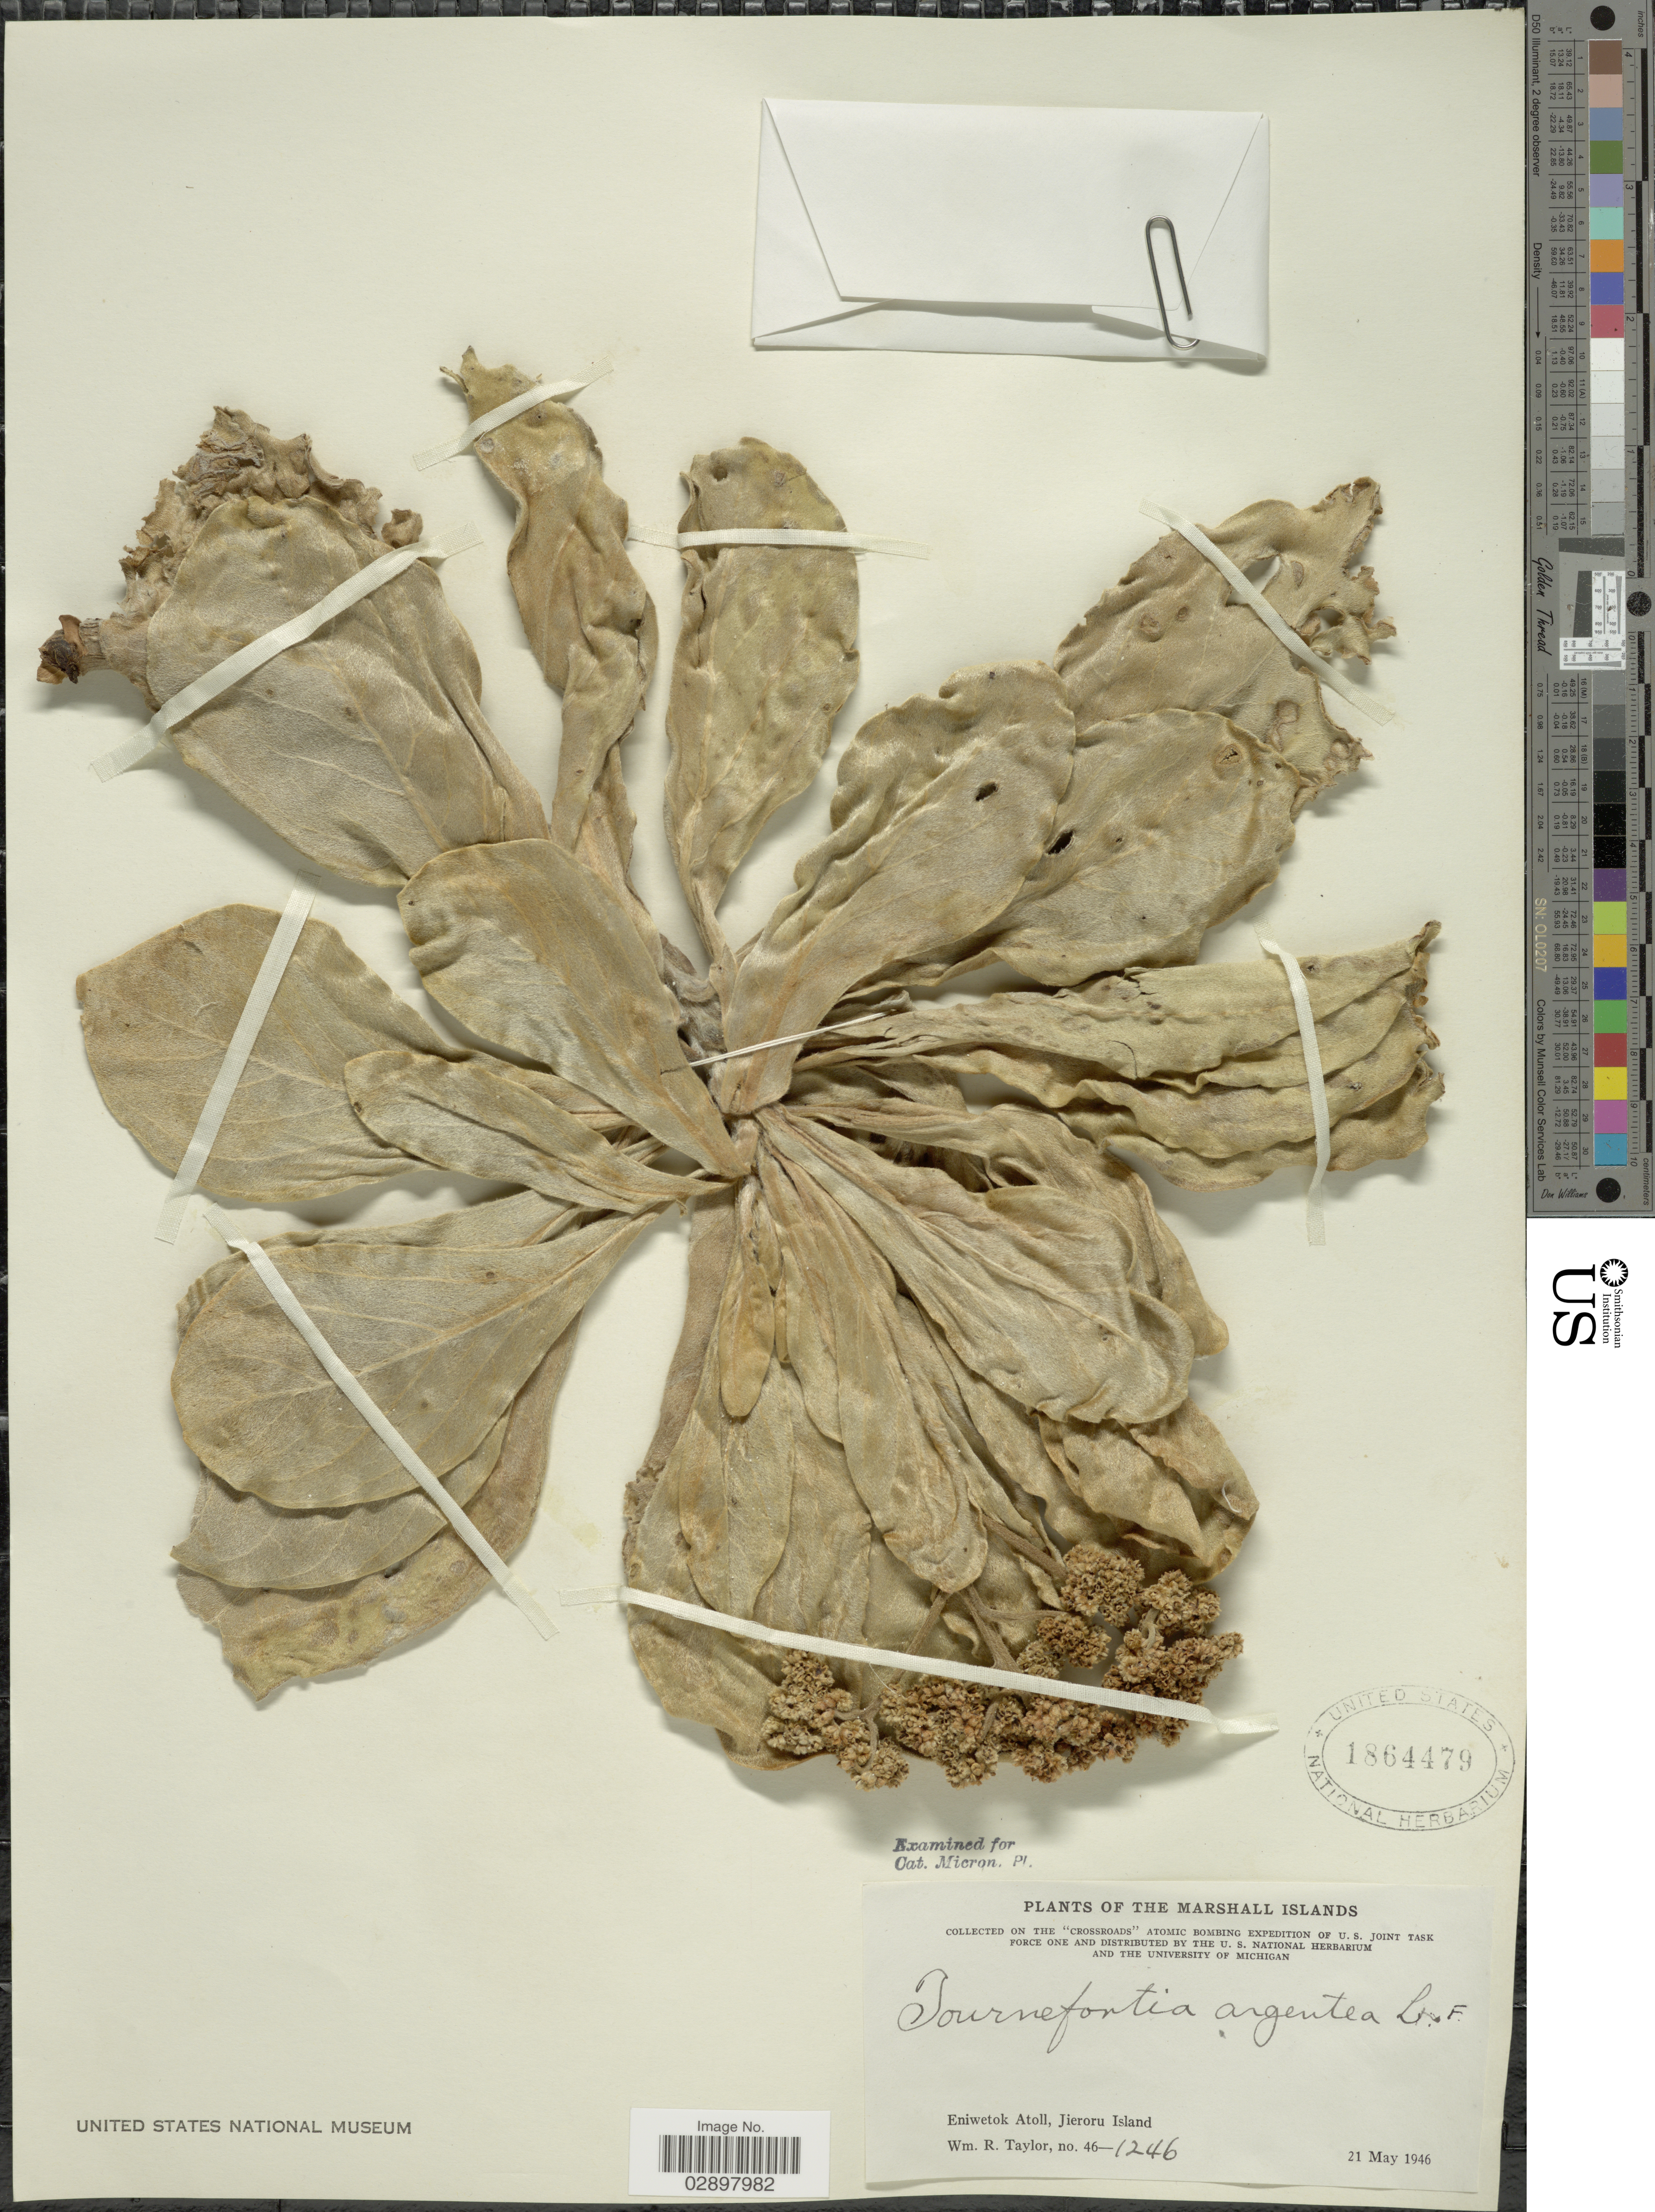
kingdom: Plantae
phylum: Tracheophyta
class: Magnoliopsida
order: Boraginales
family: Heliotropiaceae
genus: Heliotropium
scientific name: Heliotropium arboreum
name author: (Blanco) Mabberley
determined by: Wagner, W. L., (BOT), Smithsonian Institution - National Museum of Natural History (UNITED STATES)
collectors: W. R. Taylor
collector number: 46-1246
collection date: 1946-05-21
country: Marshall Islands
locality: Eniwetok Atoll, Jieroru Island.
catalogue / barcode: US 1864479